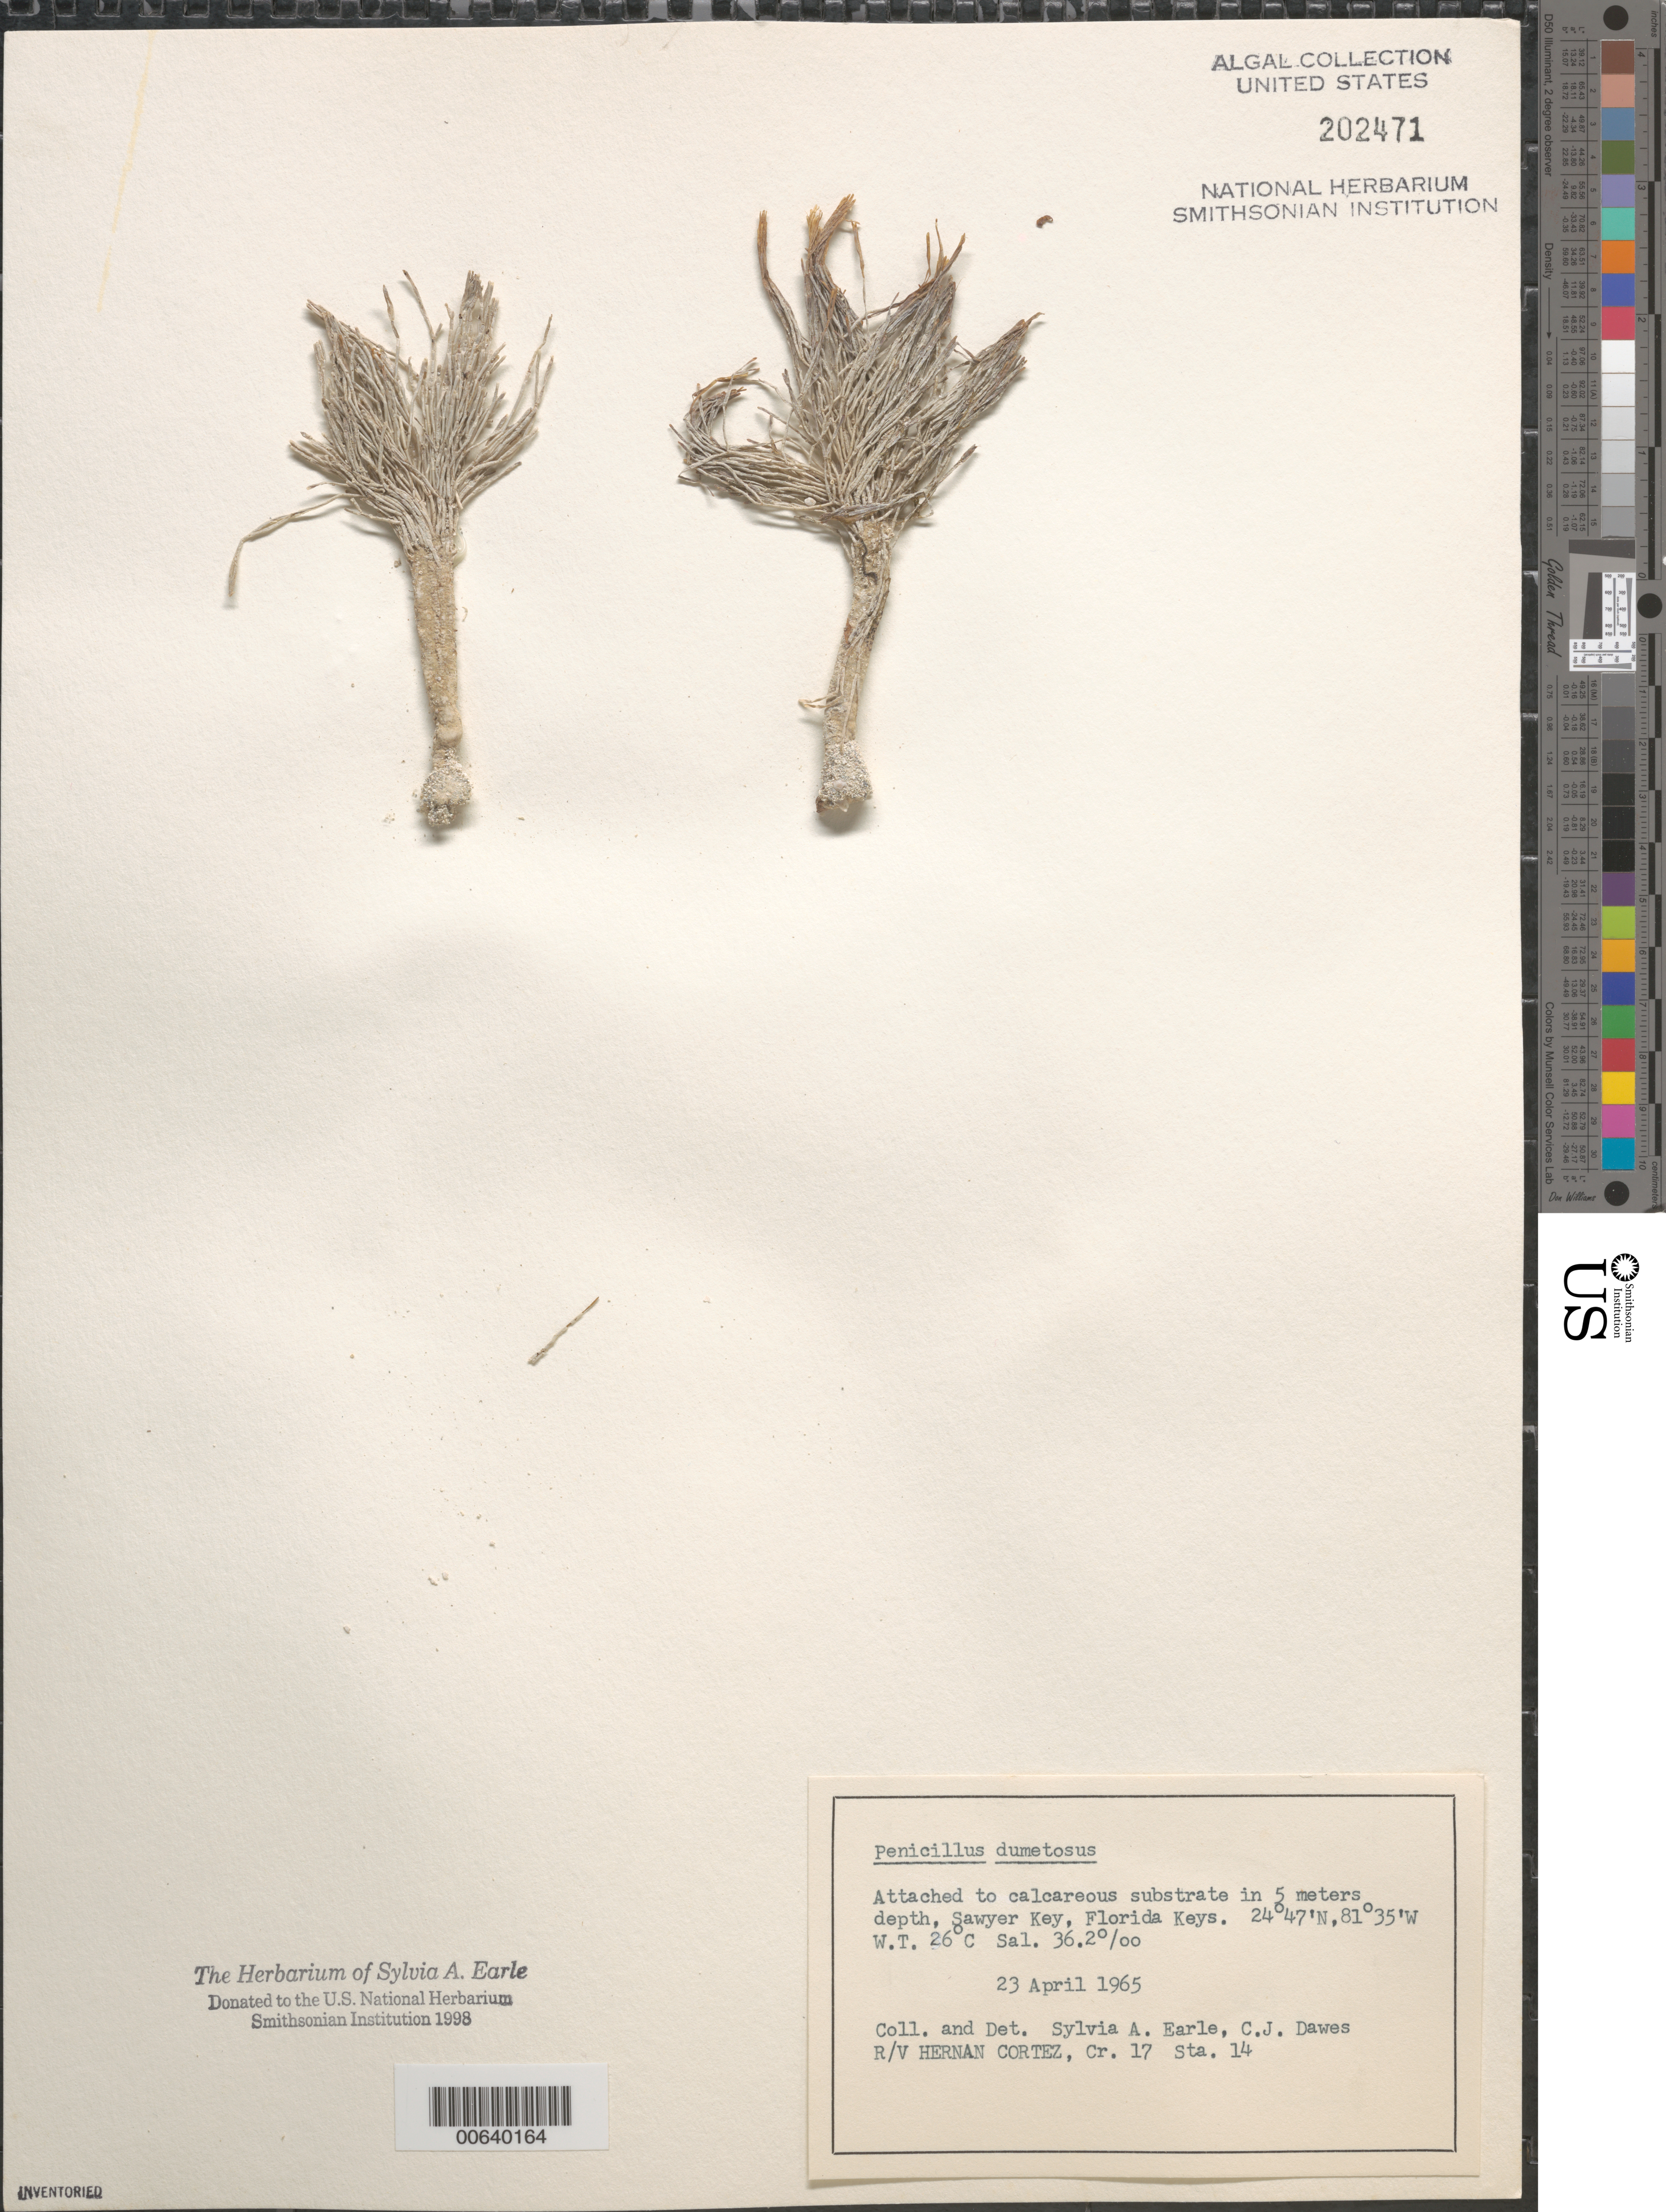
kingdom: Plantae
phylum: Chlorophyta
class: Ulvophyceae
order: Bryopsidales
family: Udoteaceae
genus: Penicillus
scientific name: Penicillus dumetosus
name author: (J.V.Lamouroux) Blainville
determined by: Earle, S. A.; Dawes, C. J.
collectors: S. A. Earle & C. Dawes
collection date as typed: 23 Apr 1965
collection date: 1965-04-23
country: United States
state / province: Florida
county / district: Monroe County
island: Sawyer Key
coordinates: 24 47' N, 81 35' W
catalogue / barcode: US 202471